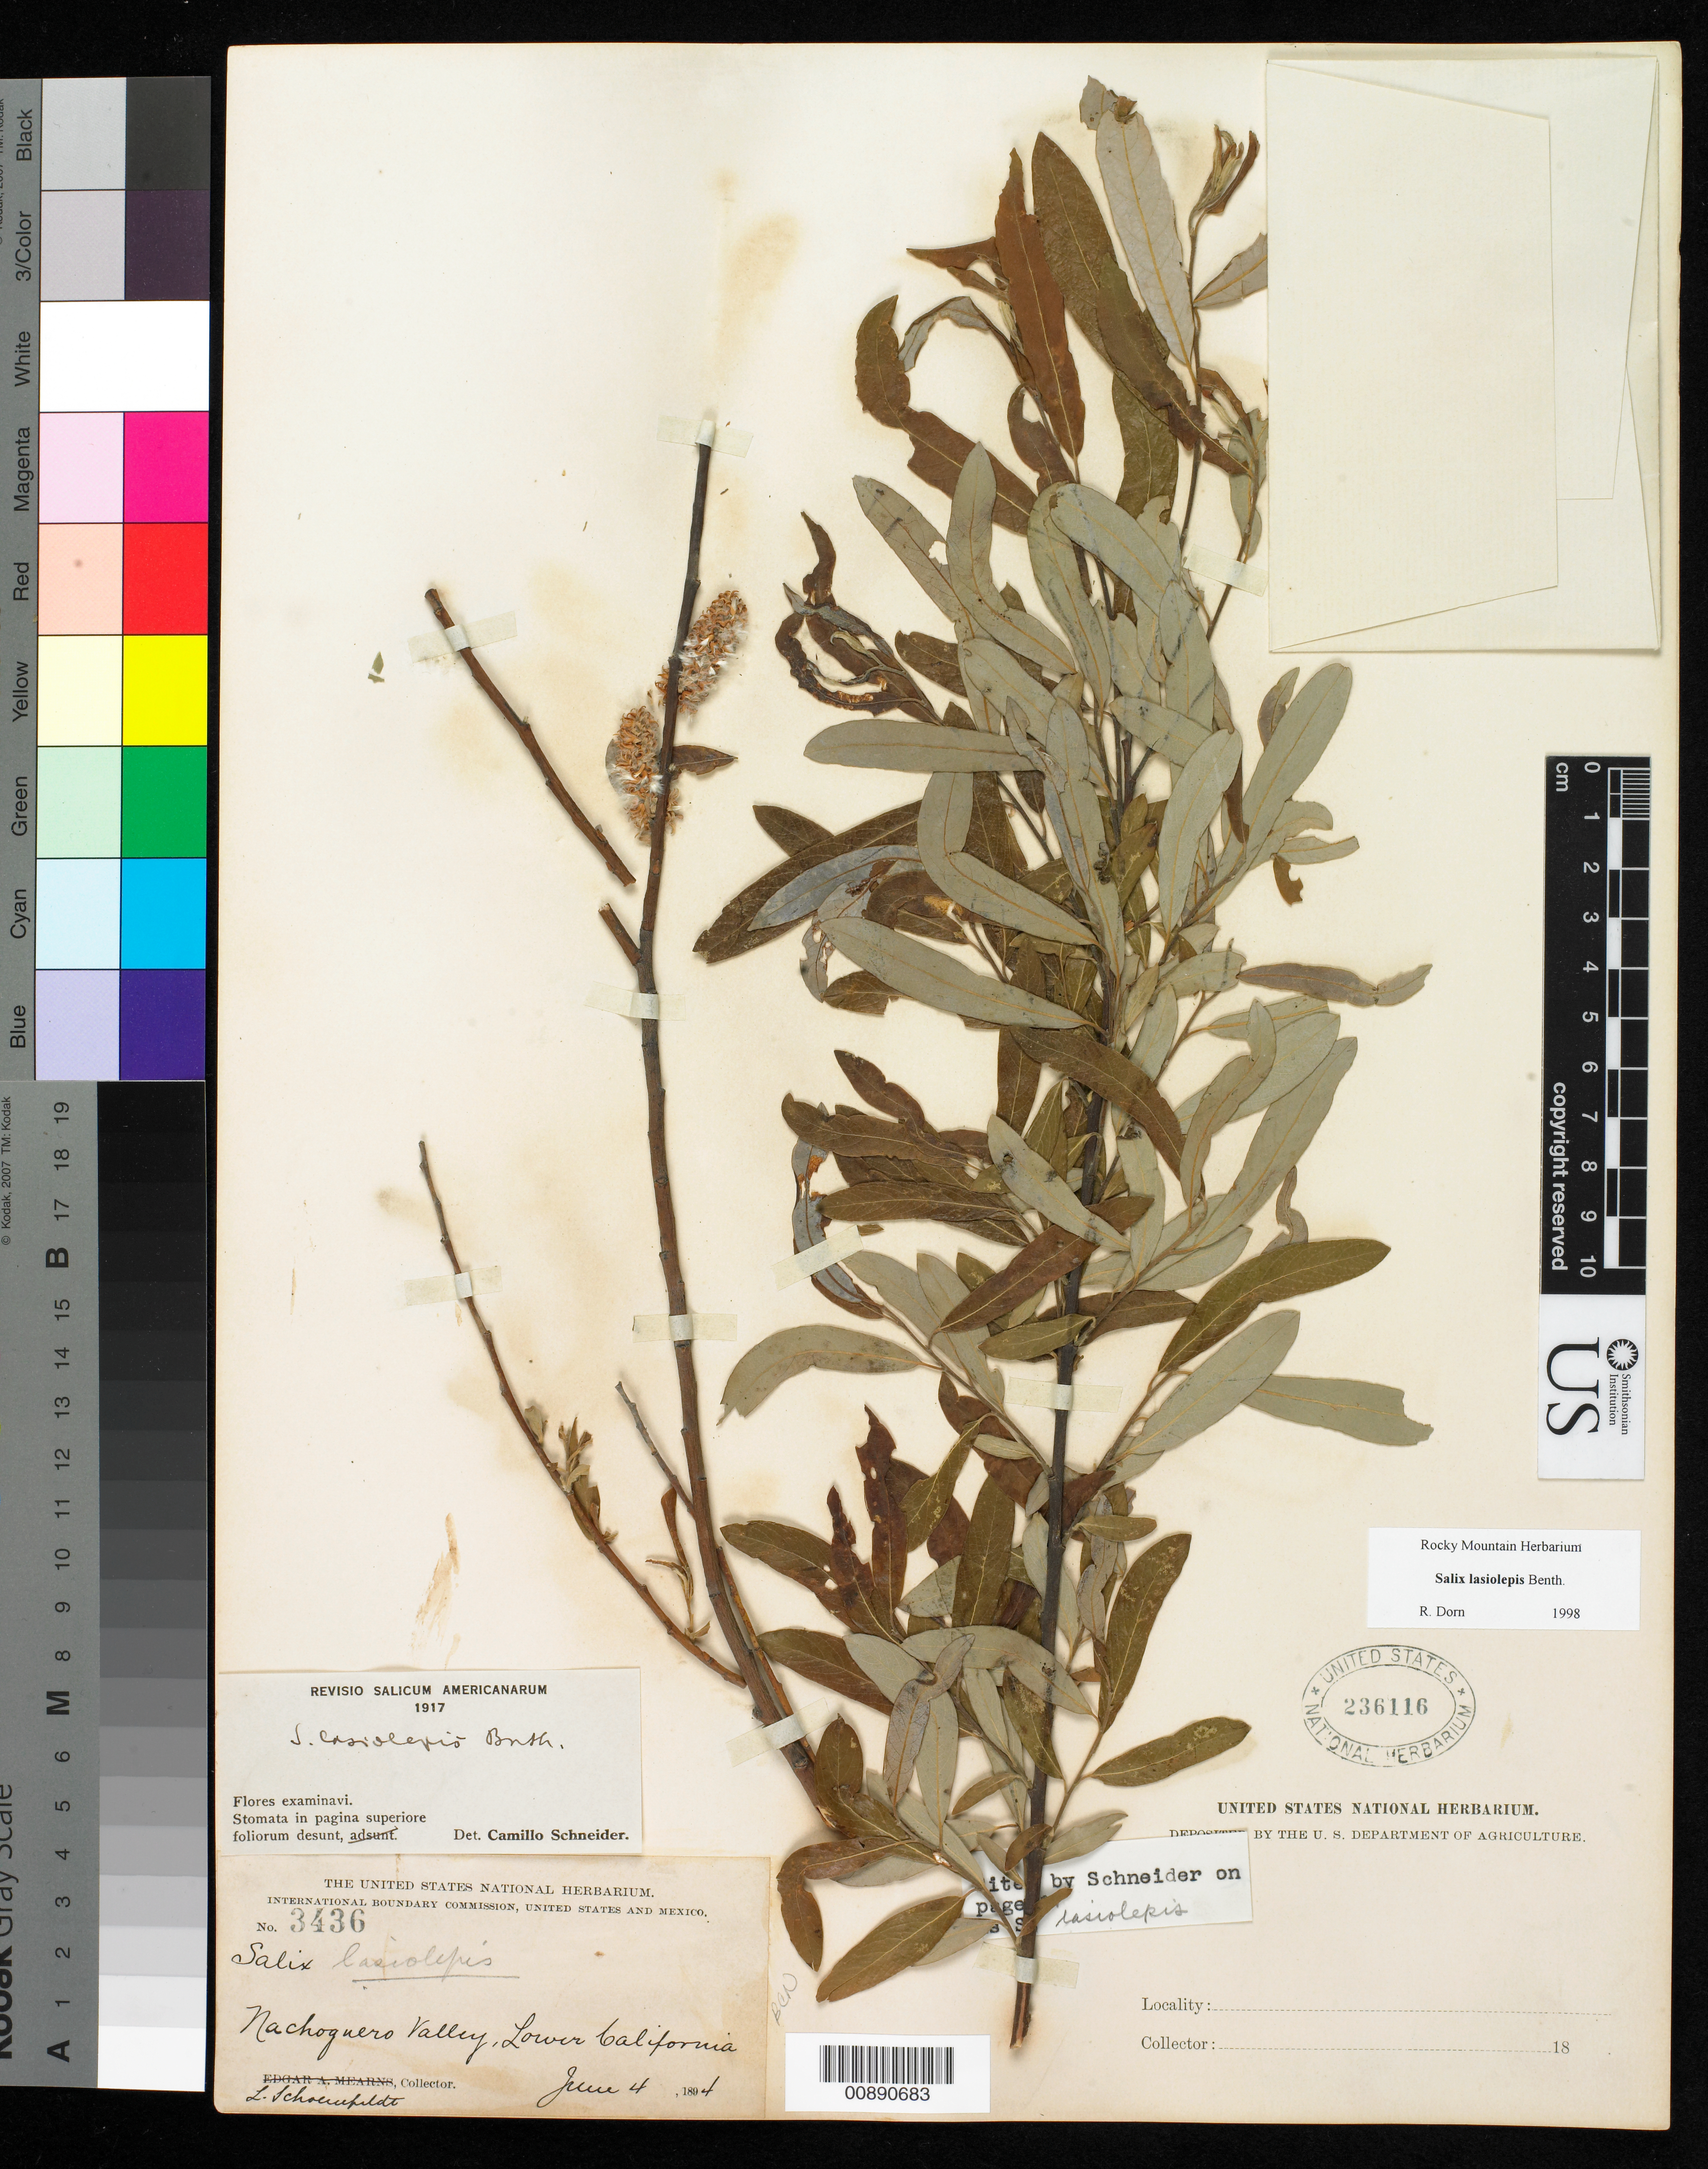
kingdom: Plantae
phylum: Tracheophyta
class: Magnoliopsida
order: Malpighiales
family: Salicaceae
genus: Salix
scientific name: Salix lasiolepis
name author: Benth.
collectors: L. Schoenfeldt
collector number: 3436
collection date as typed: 04 Jun 1894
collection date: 1894-06-04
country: Mexico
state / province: Baja California Norte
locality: Nachoguero Valley, Baja California.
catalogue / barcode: US 236116